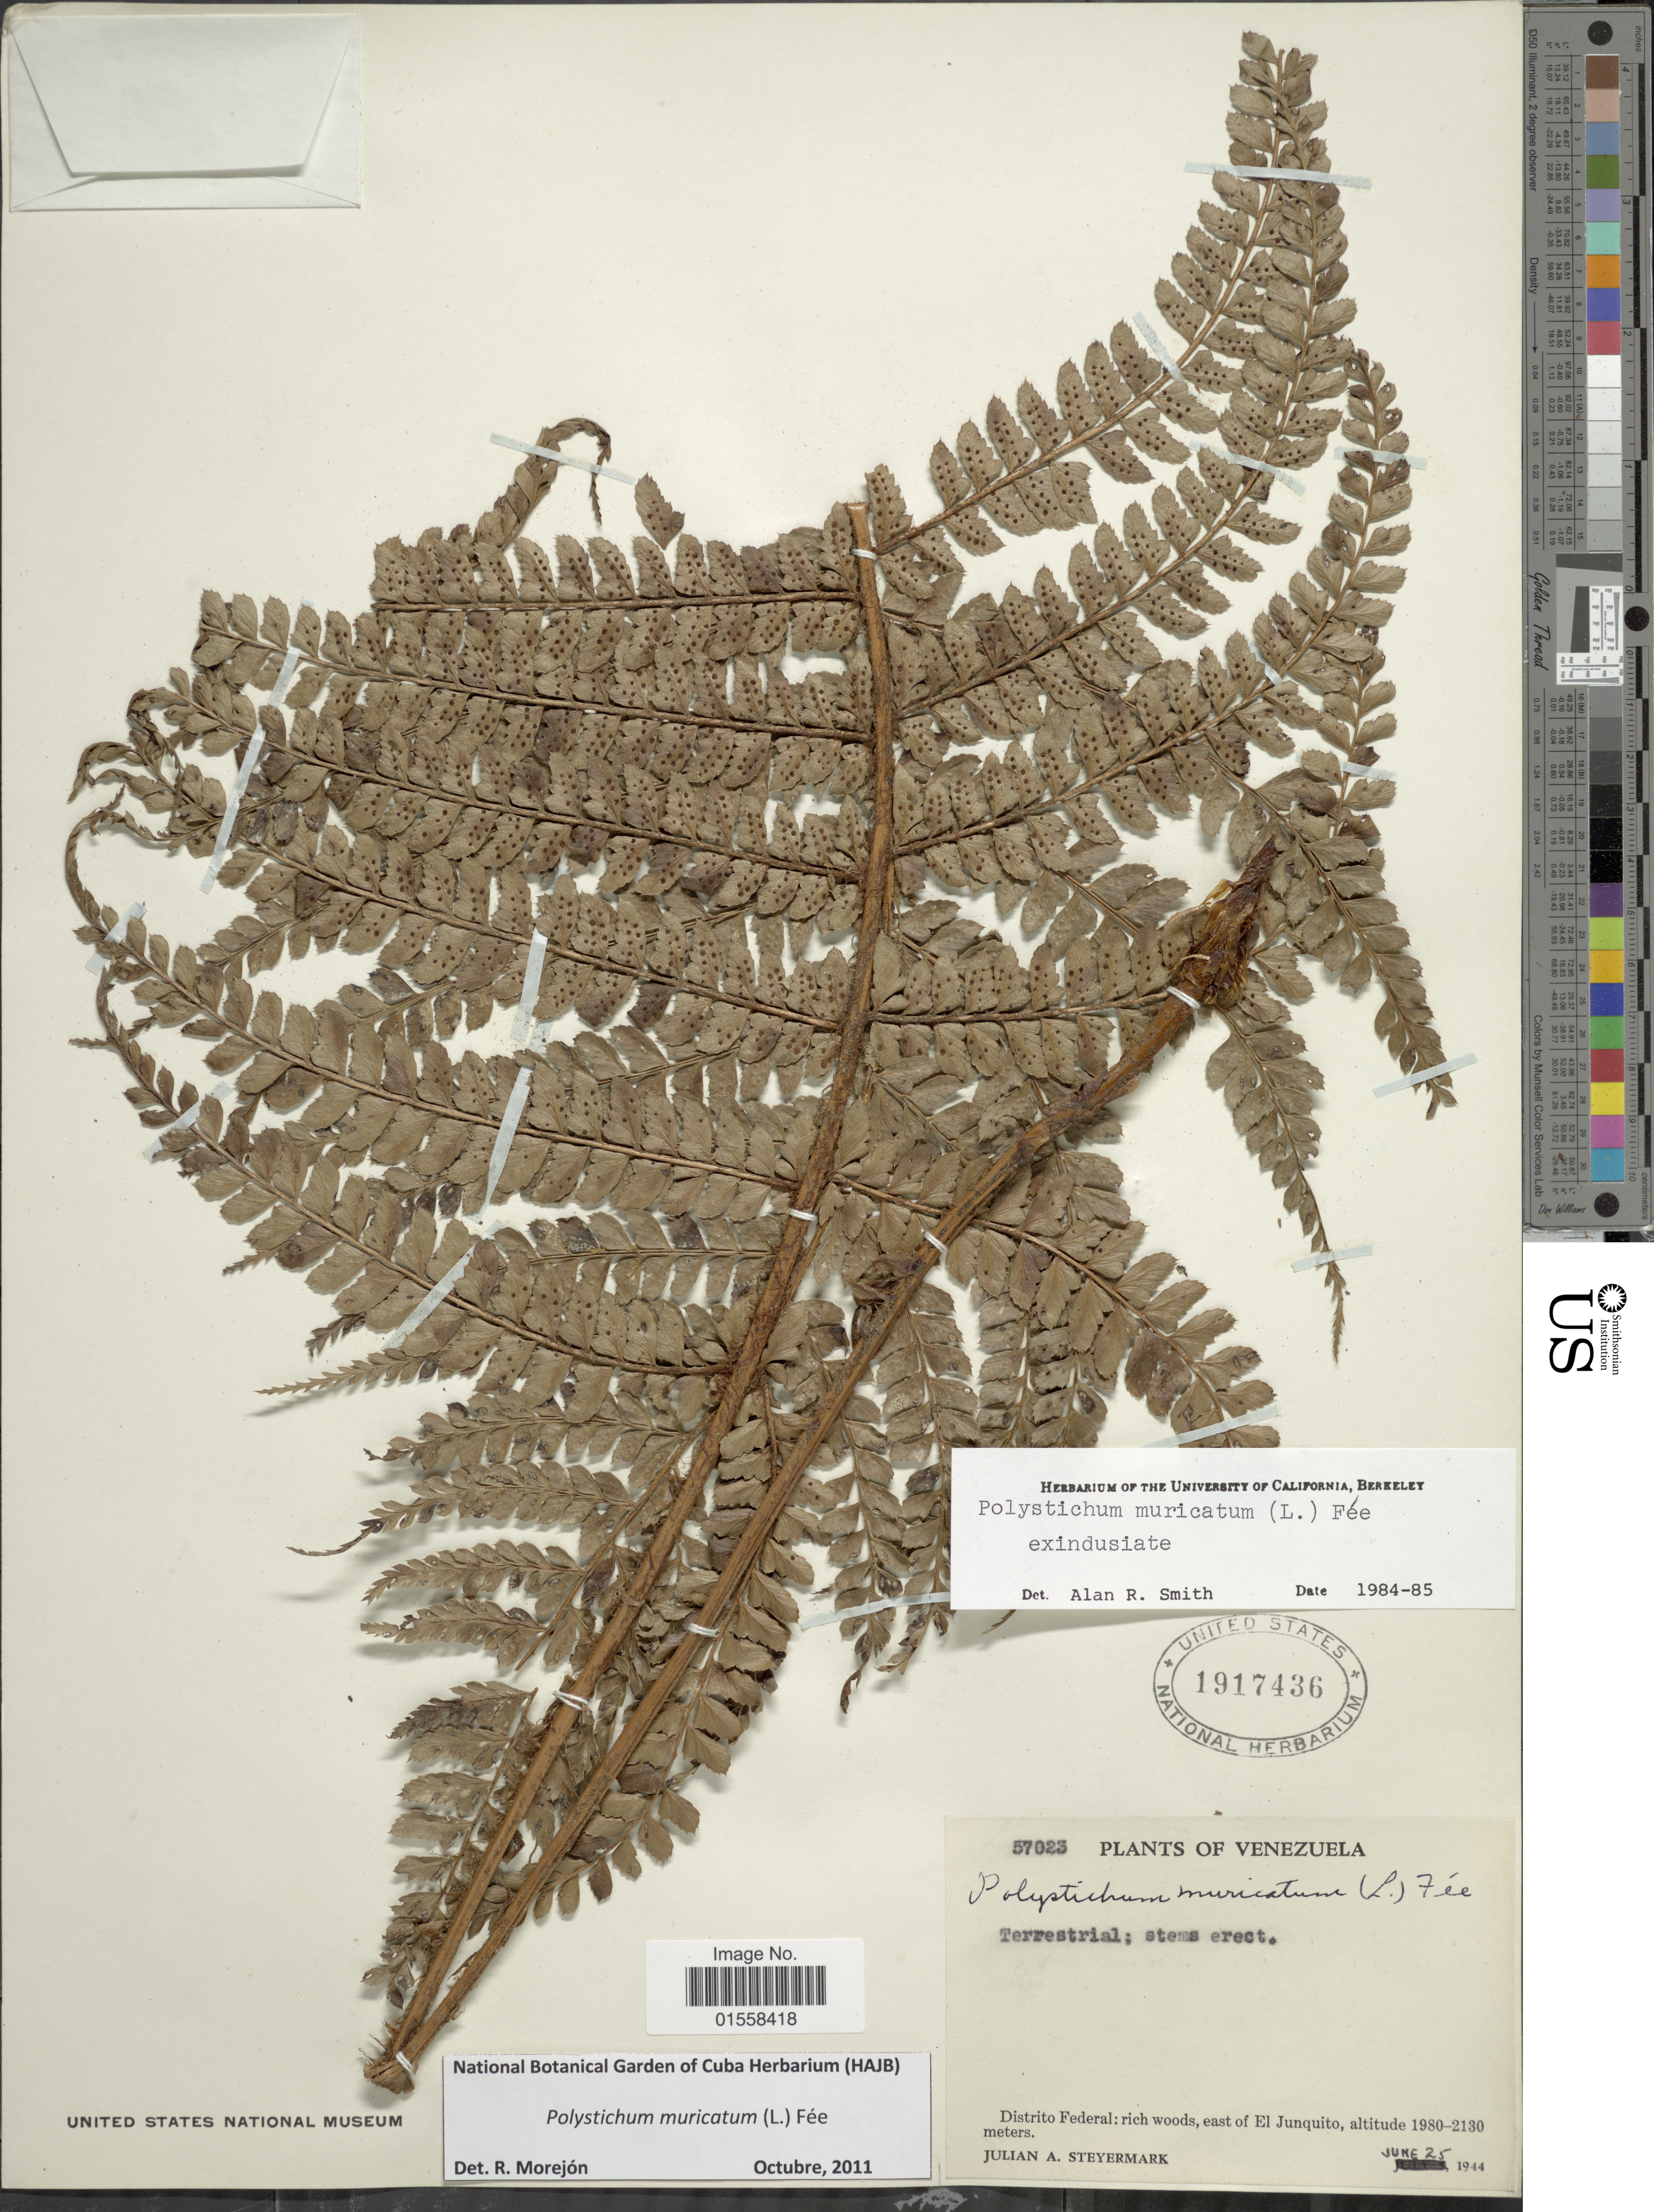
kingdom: Plantae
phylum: Tracheophyta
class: Polypodiopsida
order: Polypodiales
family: Dryopteridaceae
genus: Polystichum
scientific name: Polystichum muricatum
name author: (L.) Fée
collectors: J. Steyermark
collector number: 57023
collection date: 1944-06-25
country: Venezuela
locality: Venzuela, Distrito Federal: east of El Junquito.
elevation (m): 1980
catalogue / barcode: US 1917436